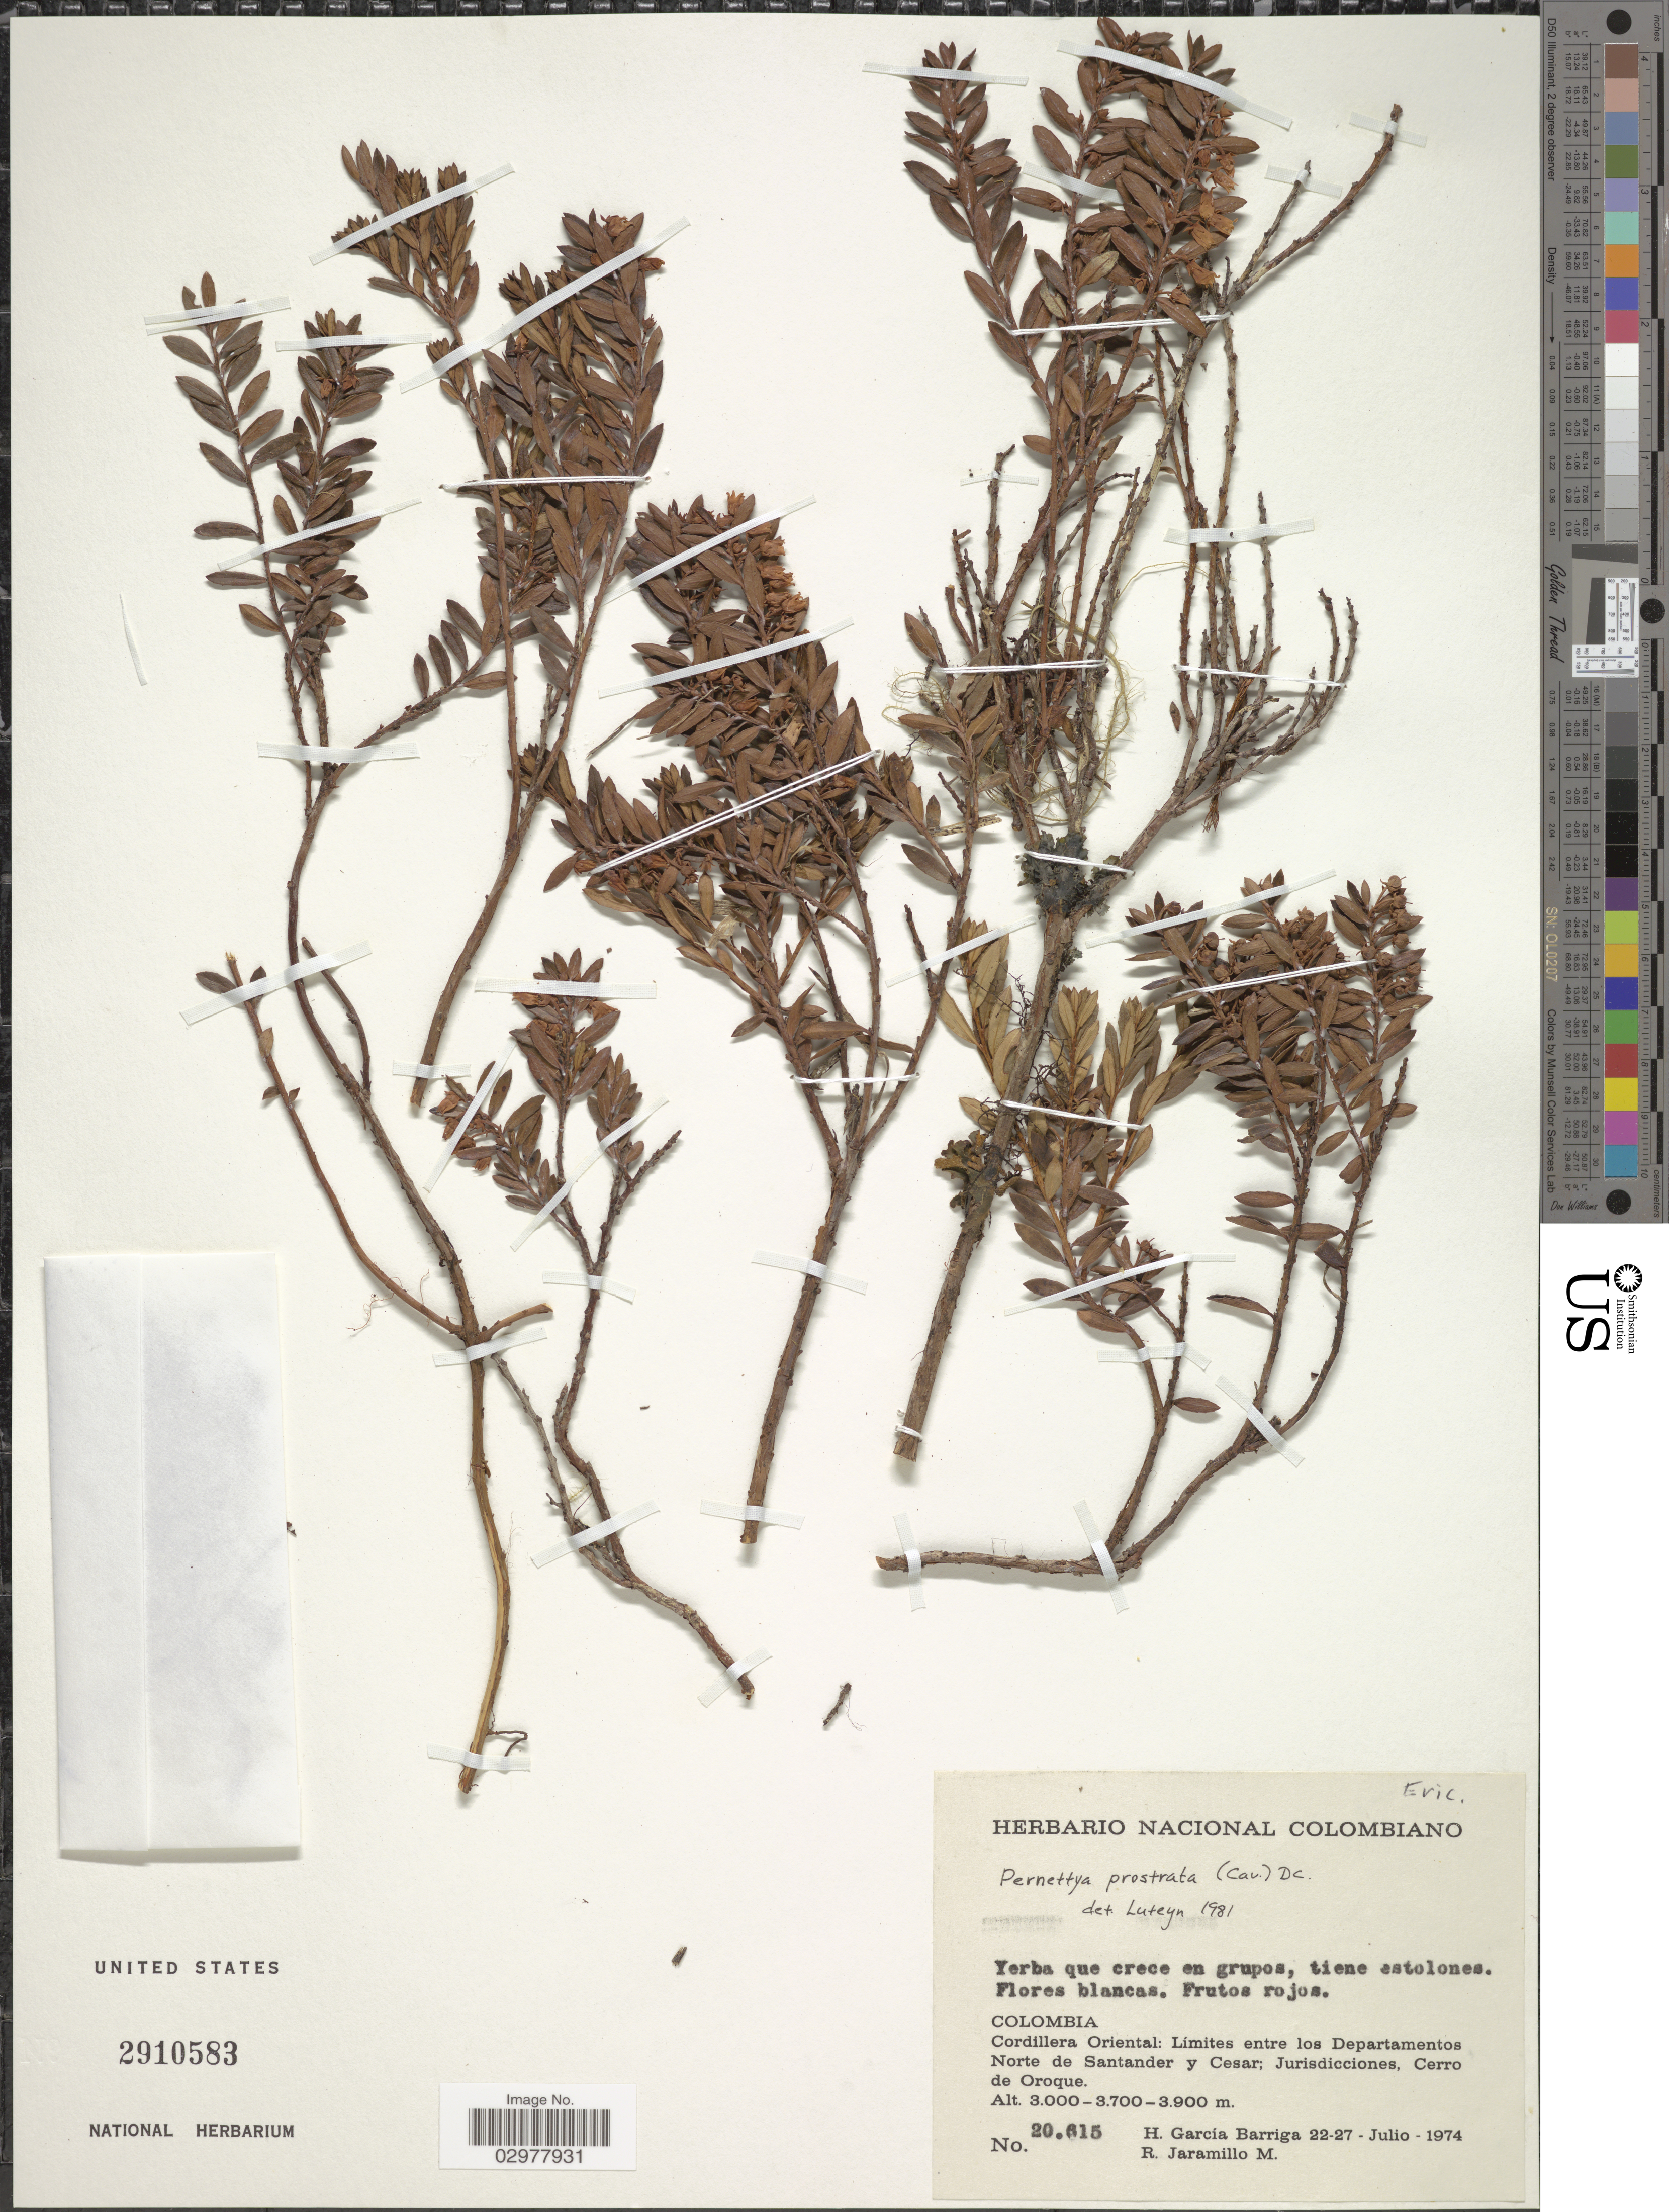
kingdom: Plantae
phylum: Tracheophyta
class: Magnoliopsida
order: Ericales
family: Ericaceae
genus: Pernettya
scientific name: Pernettya prostrata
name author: (Cav.) DC.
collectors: H. García Barriga & R. Jaramillo M.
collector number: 20615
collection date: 1974-07-22/1974-07-27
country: Colombia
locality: Cordillera Oriental: Límites entre los Departamentos Norte de Santander y Cesar; Jurisdicciones, Cerro de Oroque.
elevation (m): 3000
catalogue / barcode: US 2910583